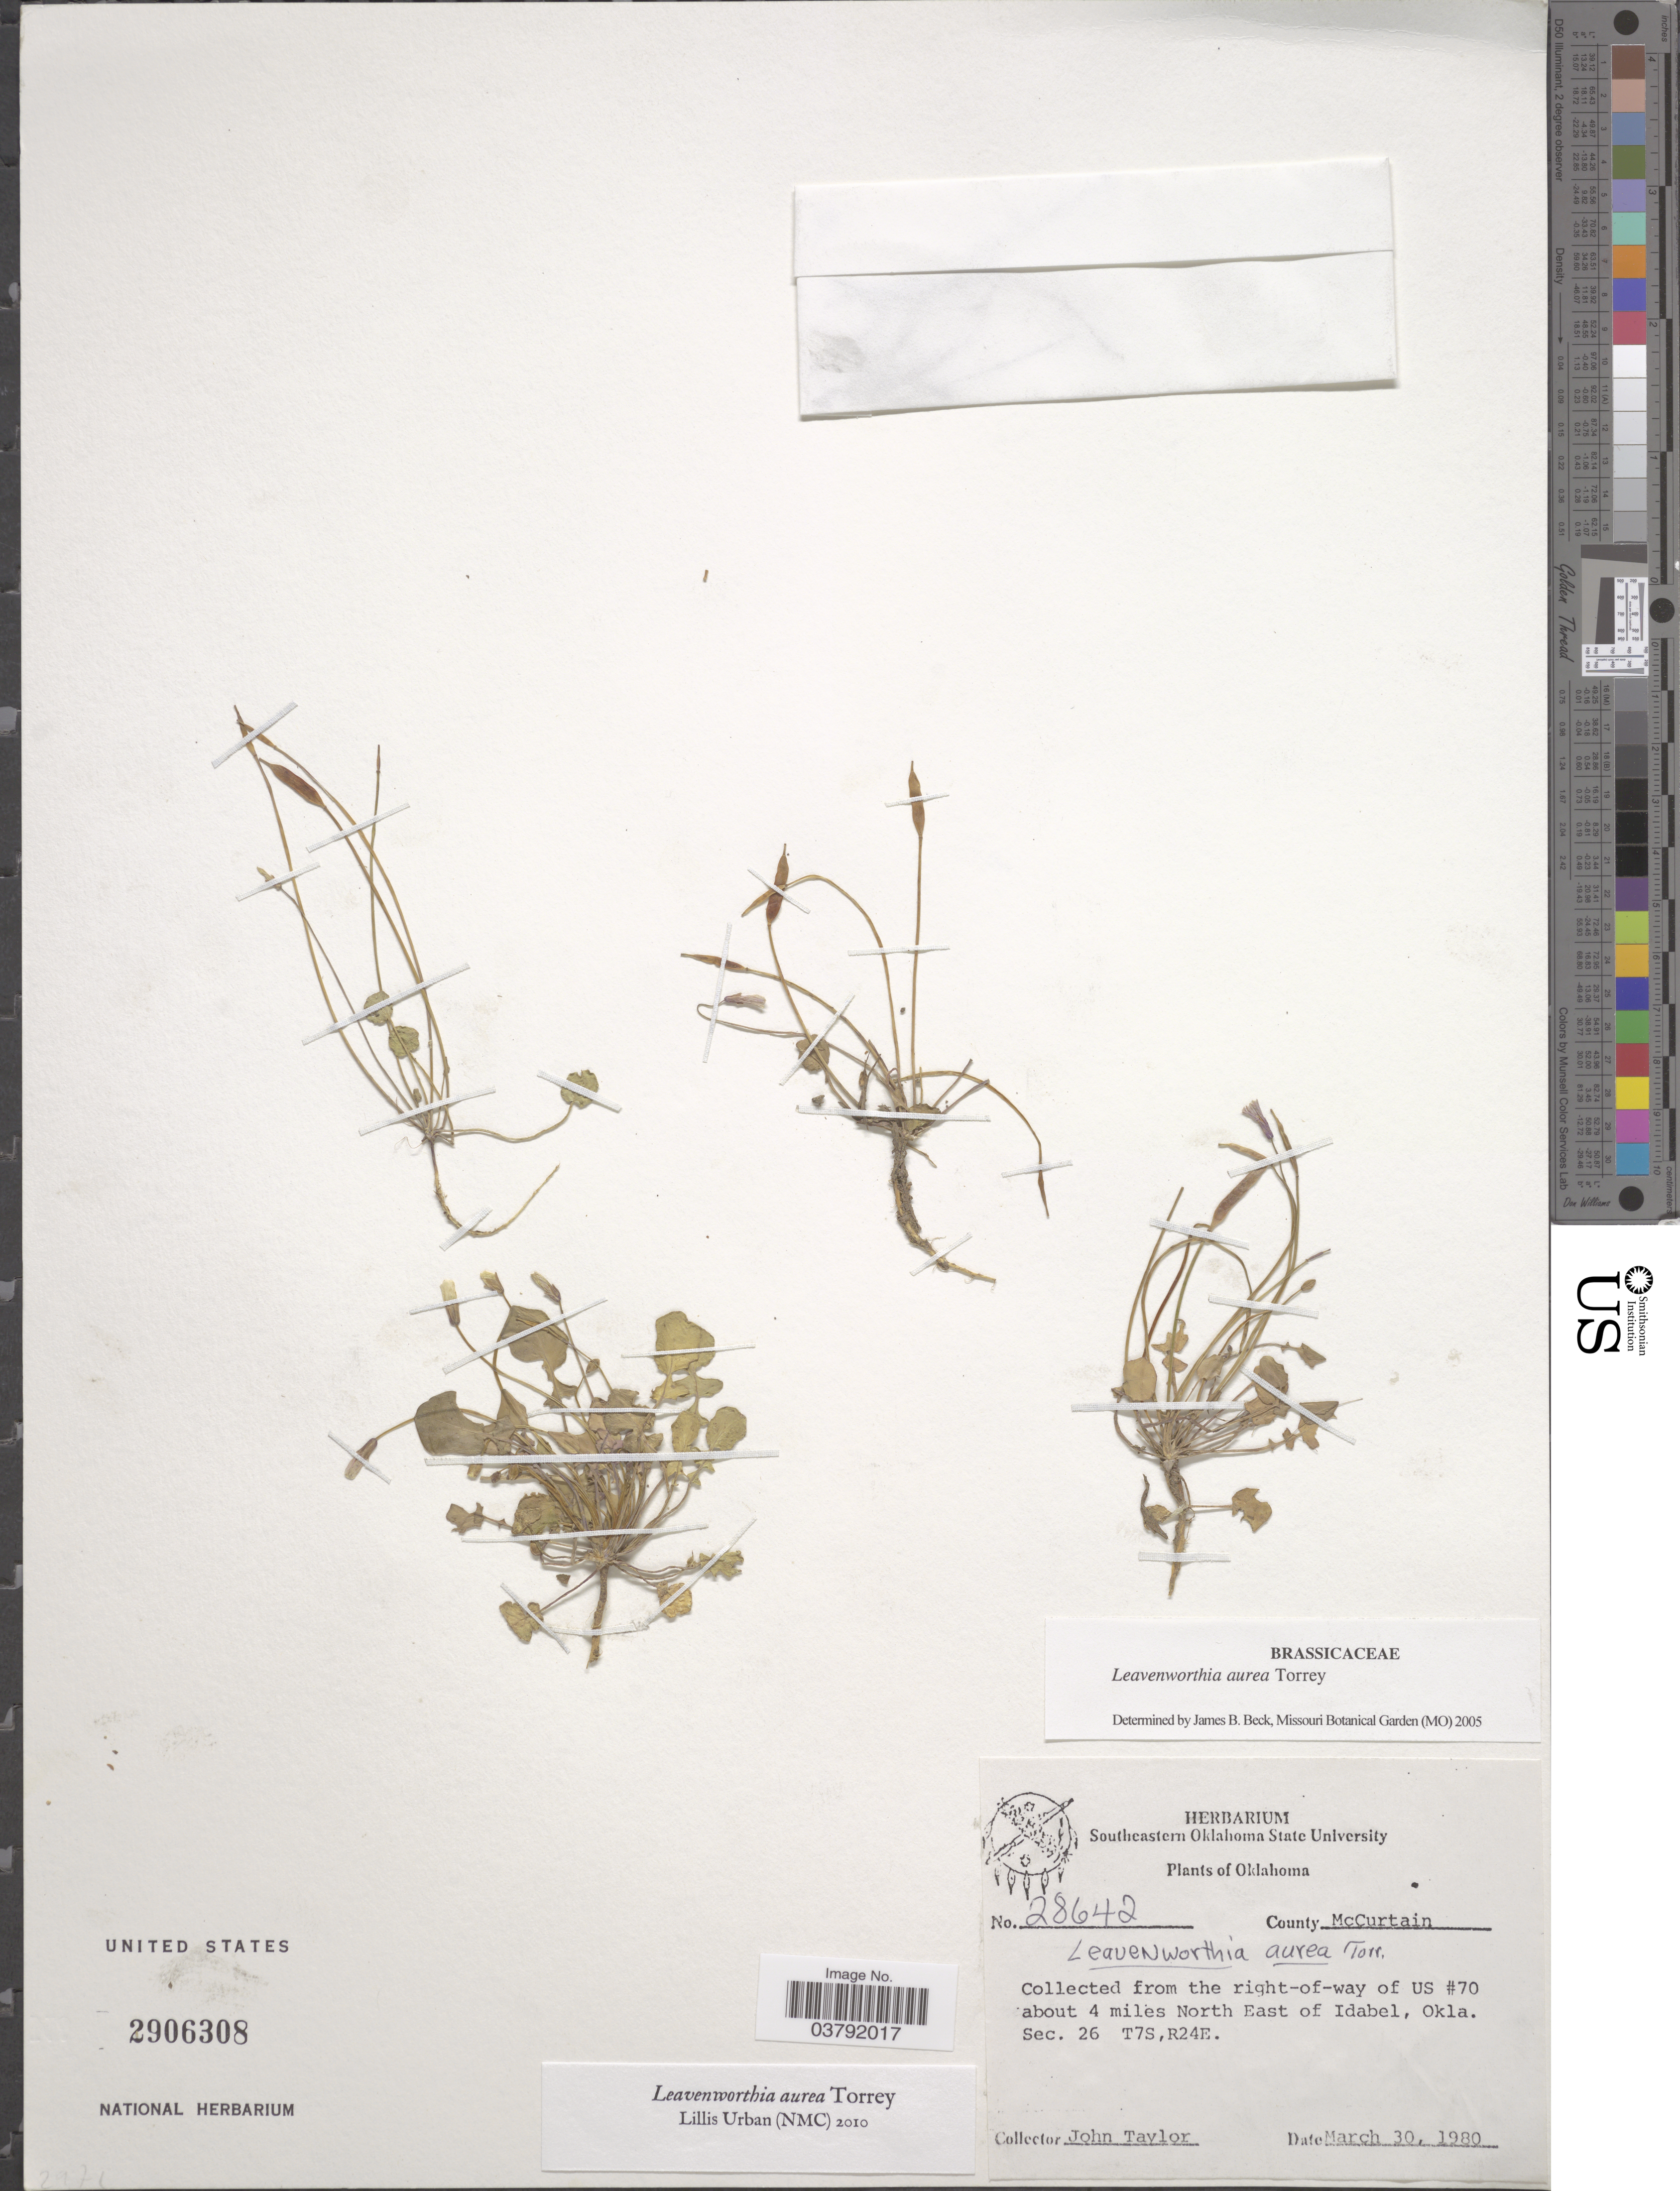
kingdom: Plantae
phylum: Tracheophyta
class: Magnoliopsida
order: Brassicales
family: Brassicaceae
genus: Leavenworthia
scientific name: Leavenworthia aurea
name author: Torr.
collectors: J. Taylor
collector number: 28642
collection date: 1980-03-30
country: United States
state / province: Oklahoma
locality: County McCurtain. From the right-of-way of US #70 about 4 miles North East of Idabel. Sec. 26 T7S, R24E.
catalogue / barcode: US 2906308